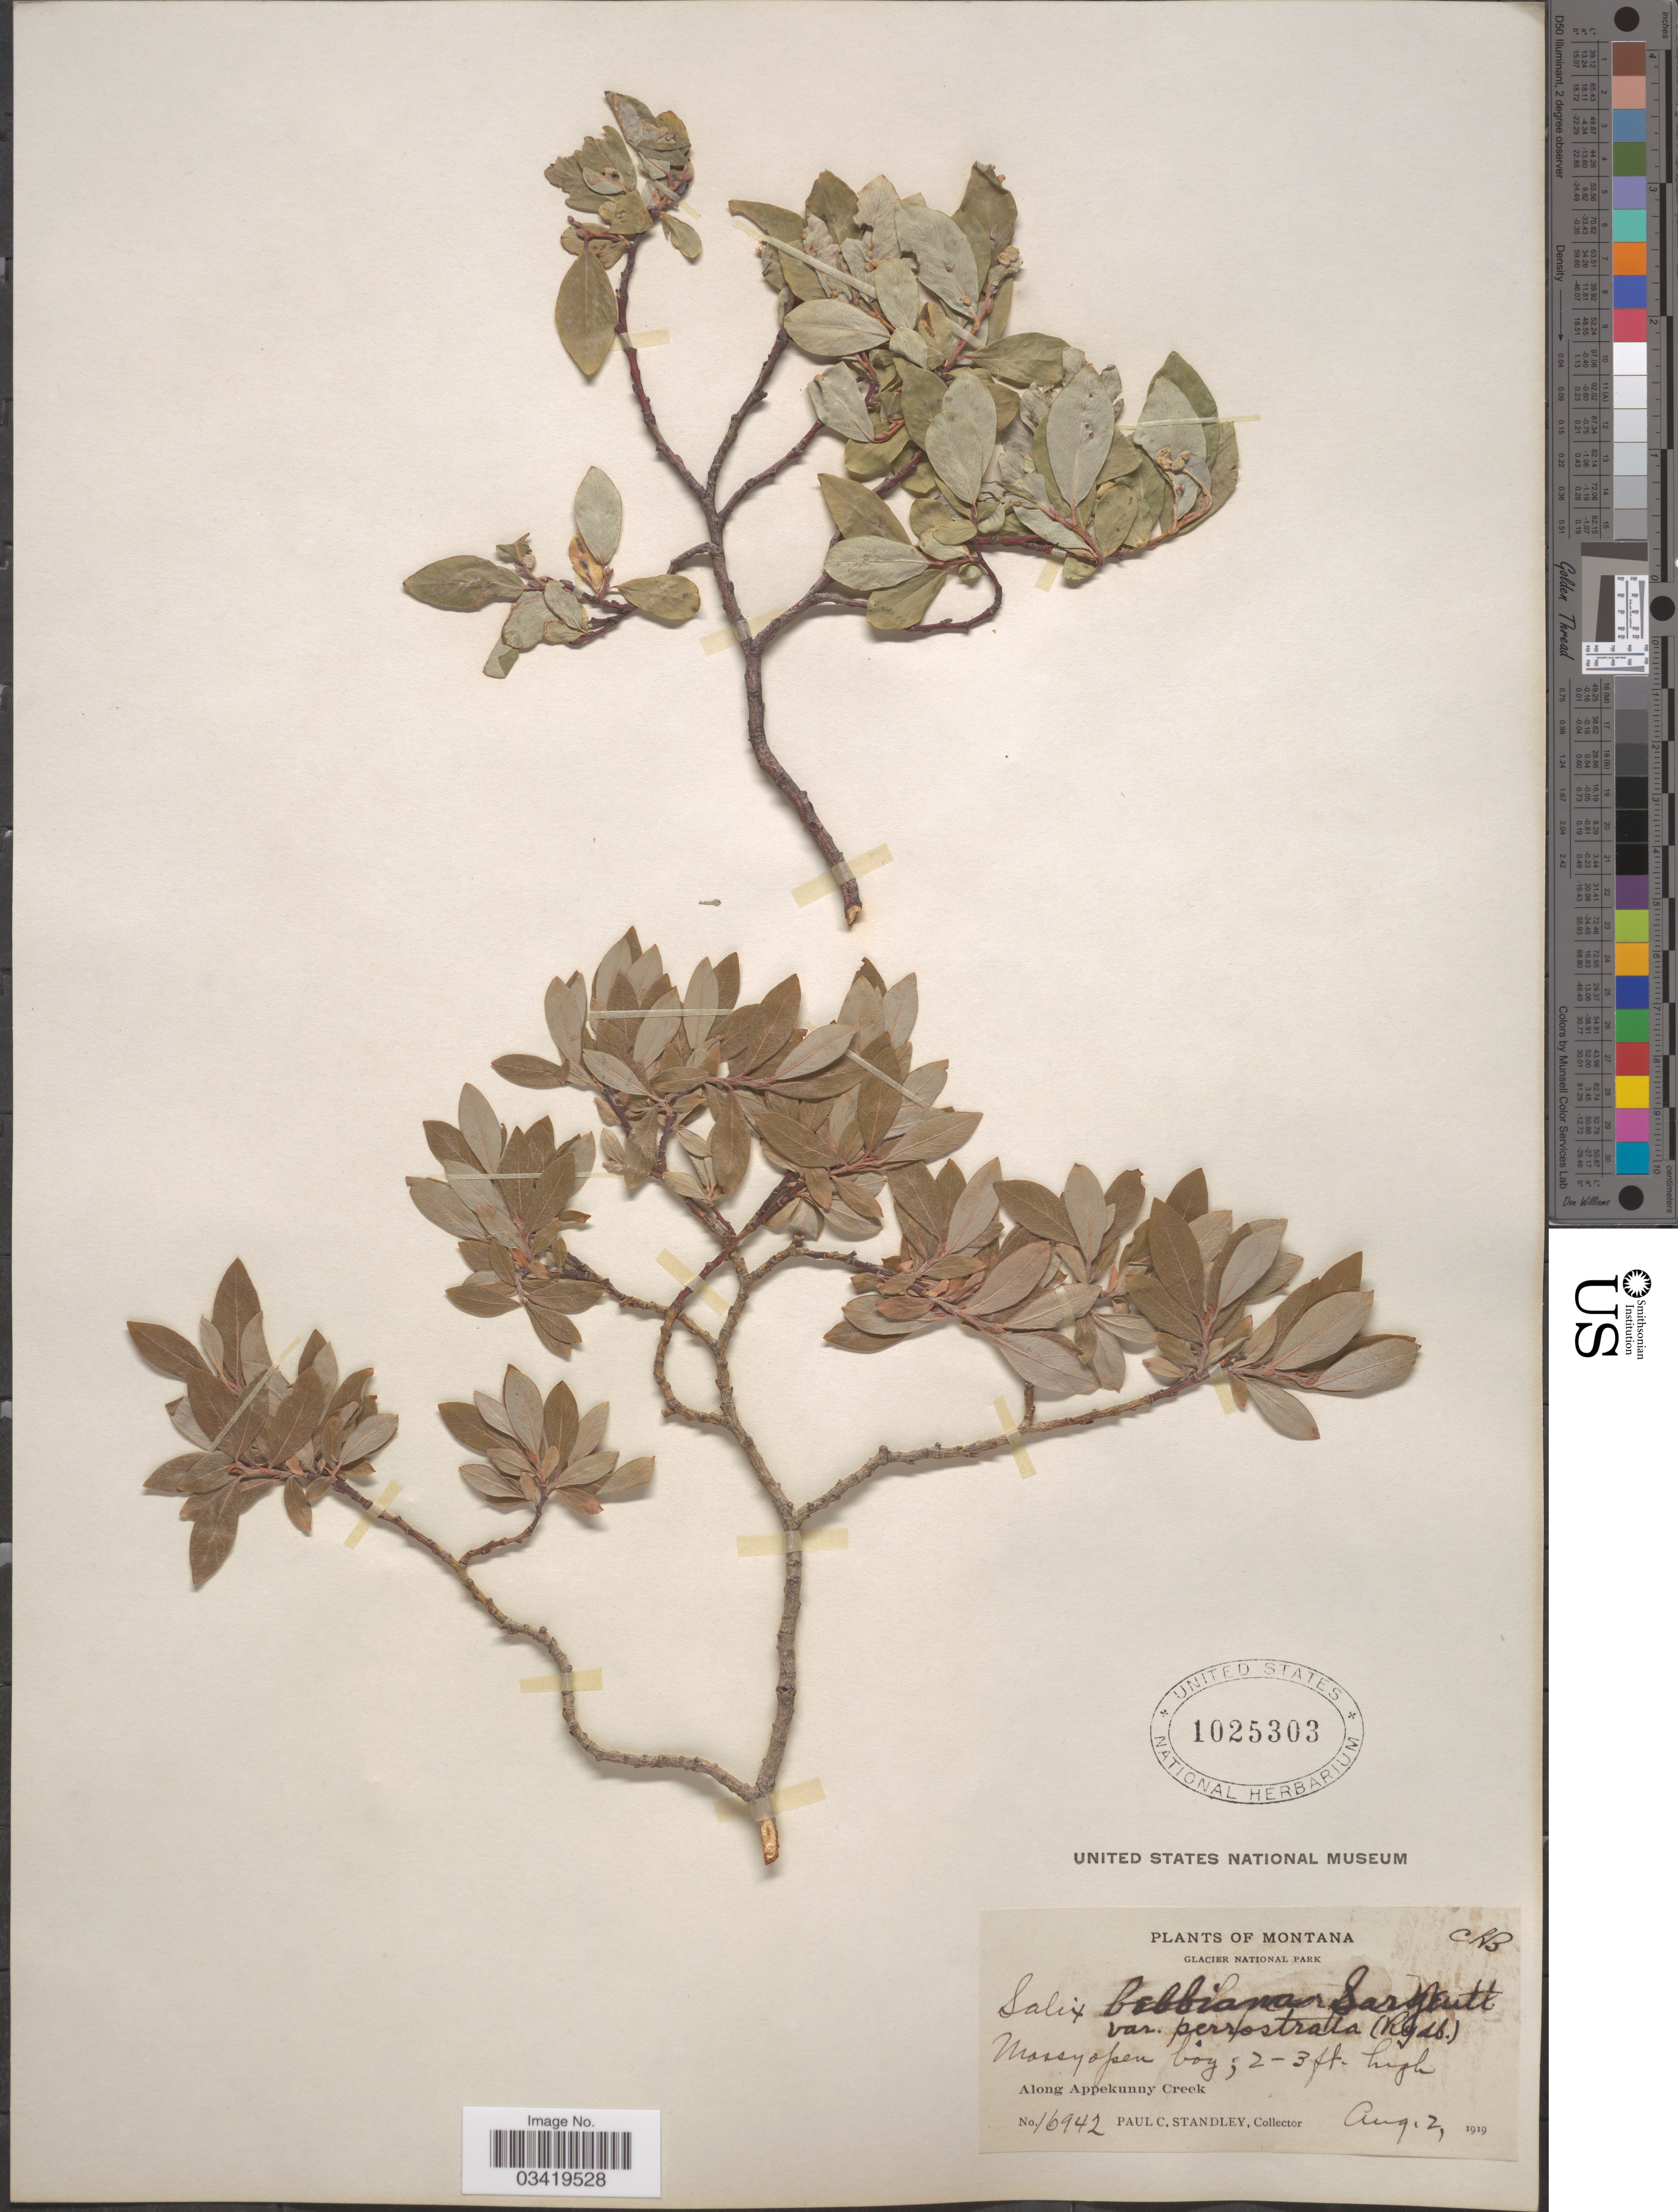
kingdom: Plantae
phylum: Tracheophyta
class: Magnoliopsida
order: Malpighiales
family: Salicaceae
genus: Salix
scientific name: Salix bebbiana var. perrostrata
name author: Sarg.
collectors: P. C. Standley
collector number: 16942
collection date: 1919-08-02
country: United States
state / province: Montana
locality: Glacier National Park. Along Appekunny Creek.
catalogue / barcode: US 1025303